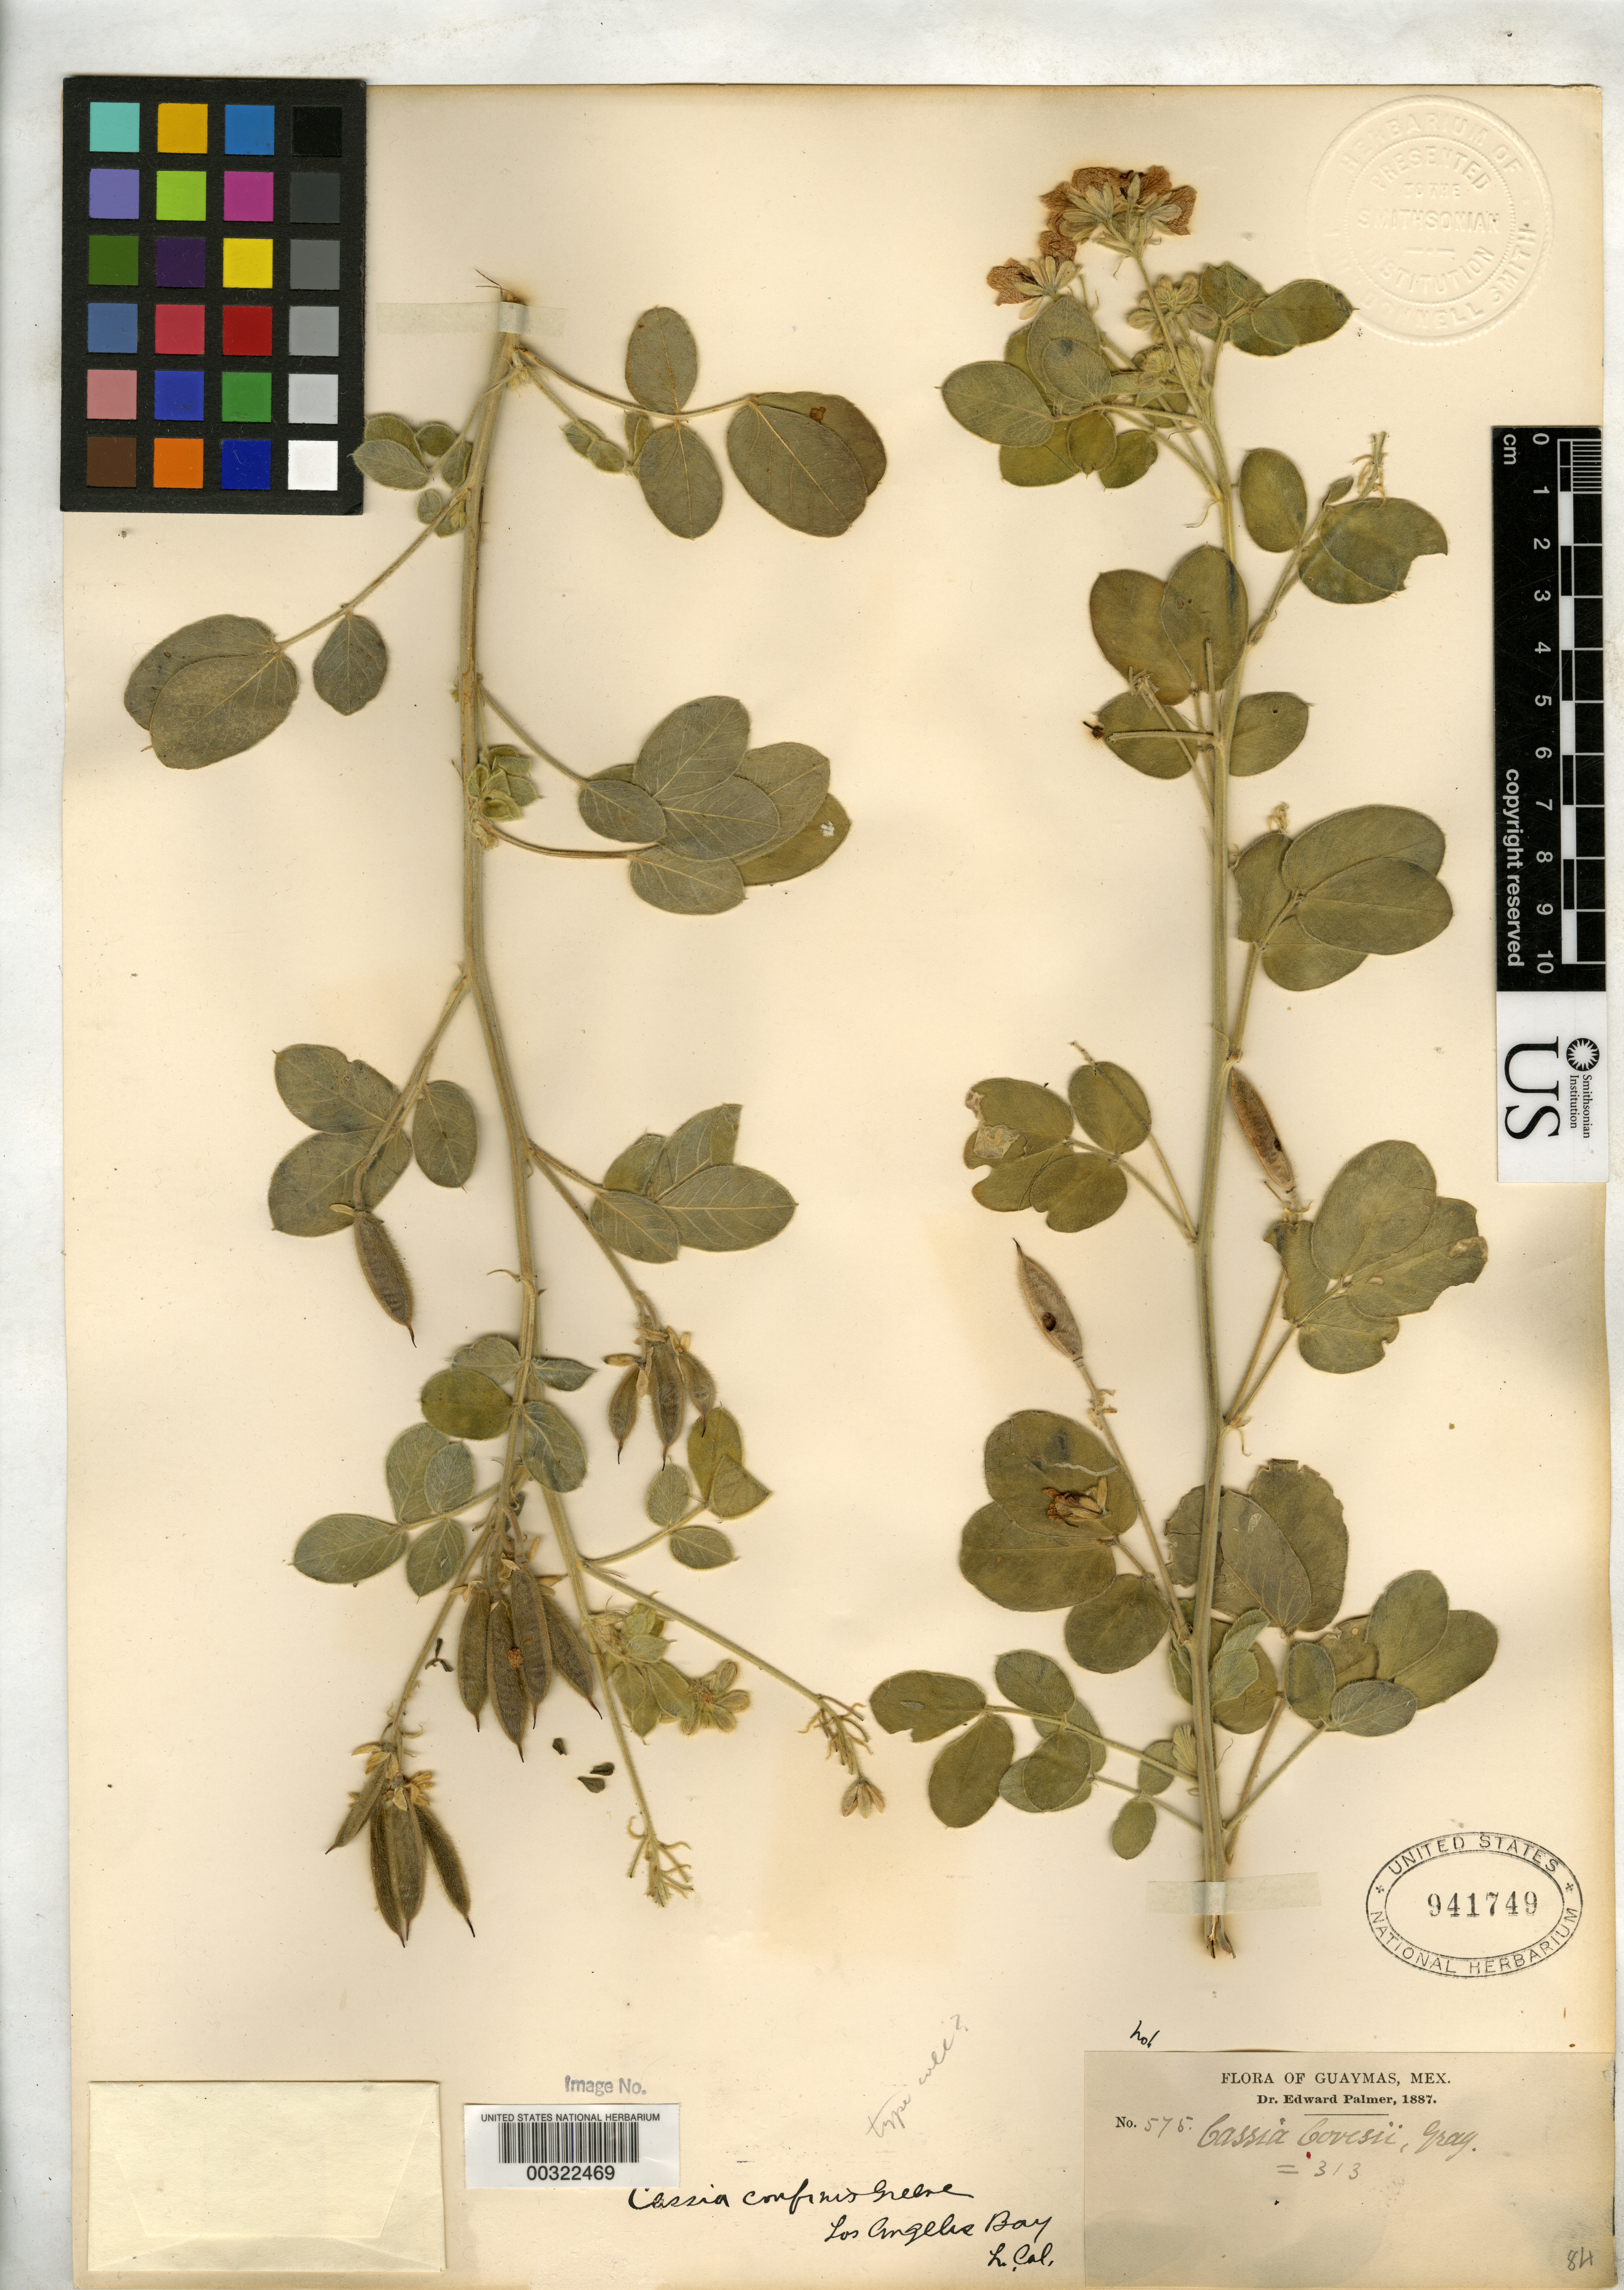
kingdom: Plantae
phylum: Tracheophyta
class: Magnoliopsida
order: Fabales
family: Fabaceae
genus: Cassia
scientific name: Cassia confinis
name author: Greene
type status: Type Collection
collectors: E. Palmer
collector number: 575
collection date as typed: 1887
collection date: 1887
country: Mexico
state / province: Sonora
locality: Guaymas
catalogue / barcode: US 941749